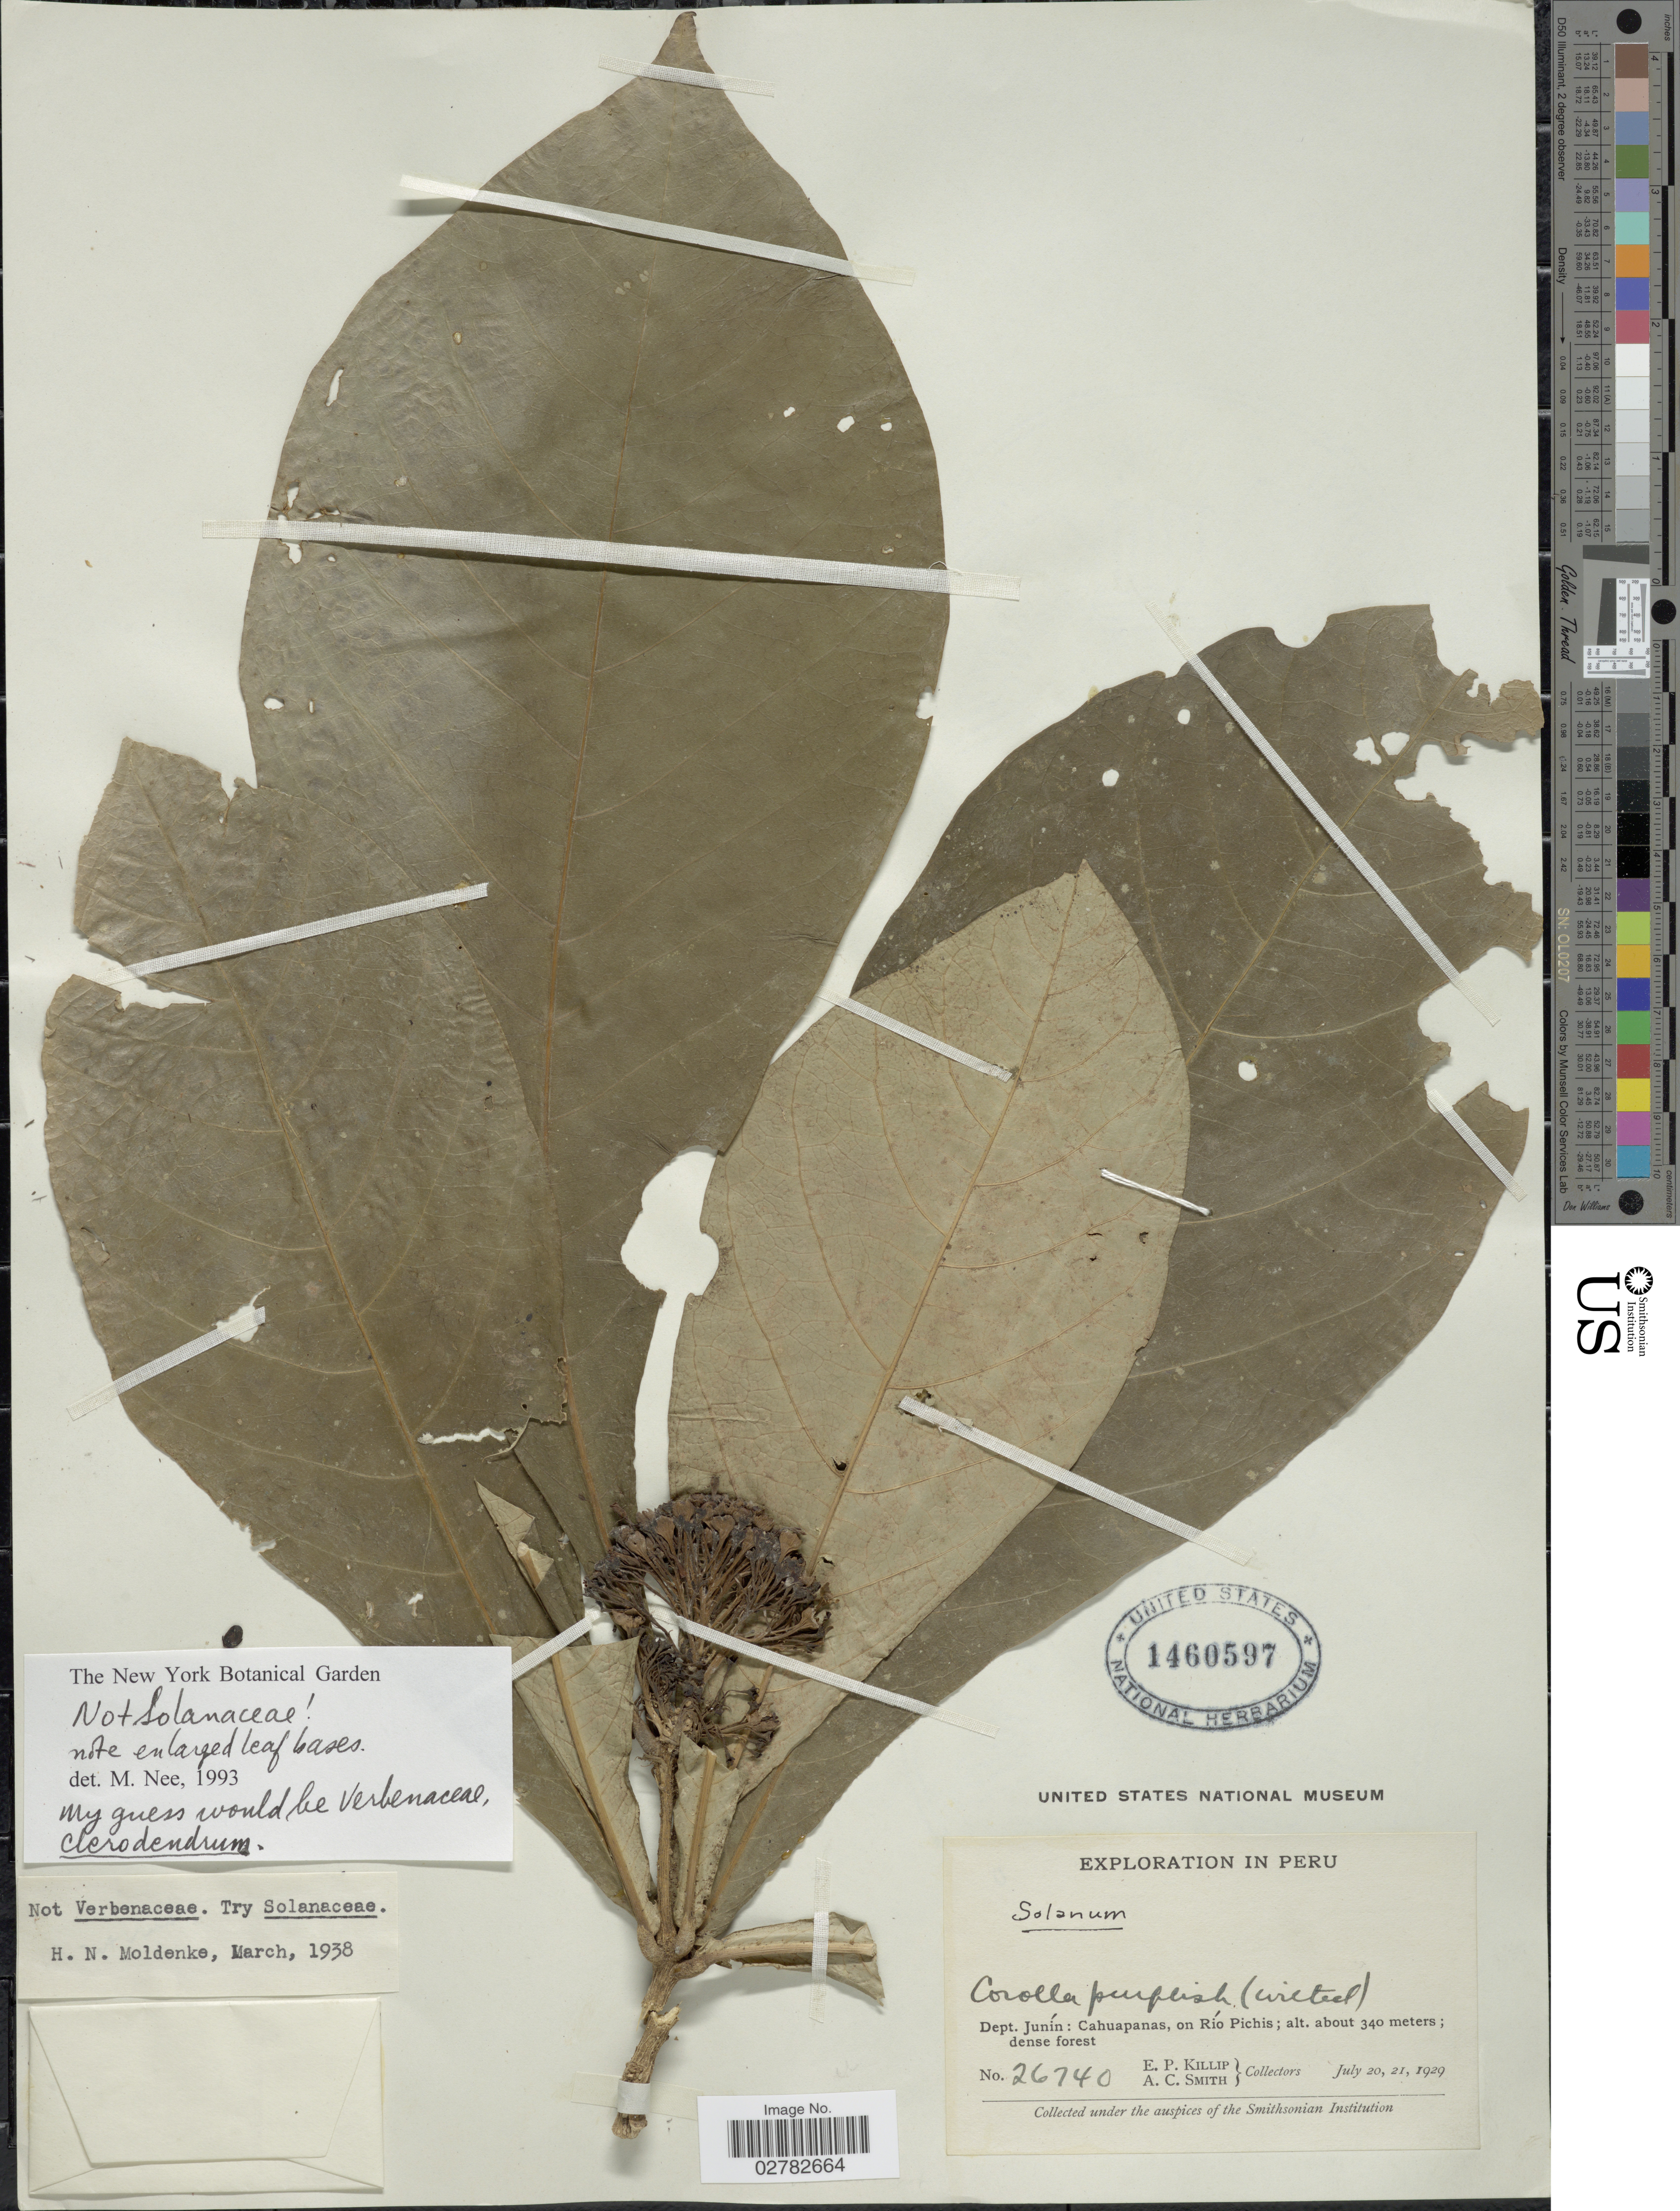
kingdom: Plantae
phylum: Tracheophyta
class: Magnoliopsida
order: Lamiales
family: Lamiaceae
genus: Clerodendrum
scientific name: Clerodendrum sp.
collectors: E. P. Killip & A. C. Smith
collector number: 26740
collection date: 1929-07-20/1929-07-21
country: Peru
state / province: Junín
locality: Dept.: Junín: Cahuapanas, on Río Pichis.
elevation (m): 340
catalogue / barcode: US 1460597